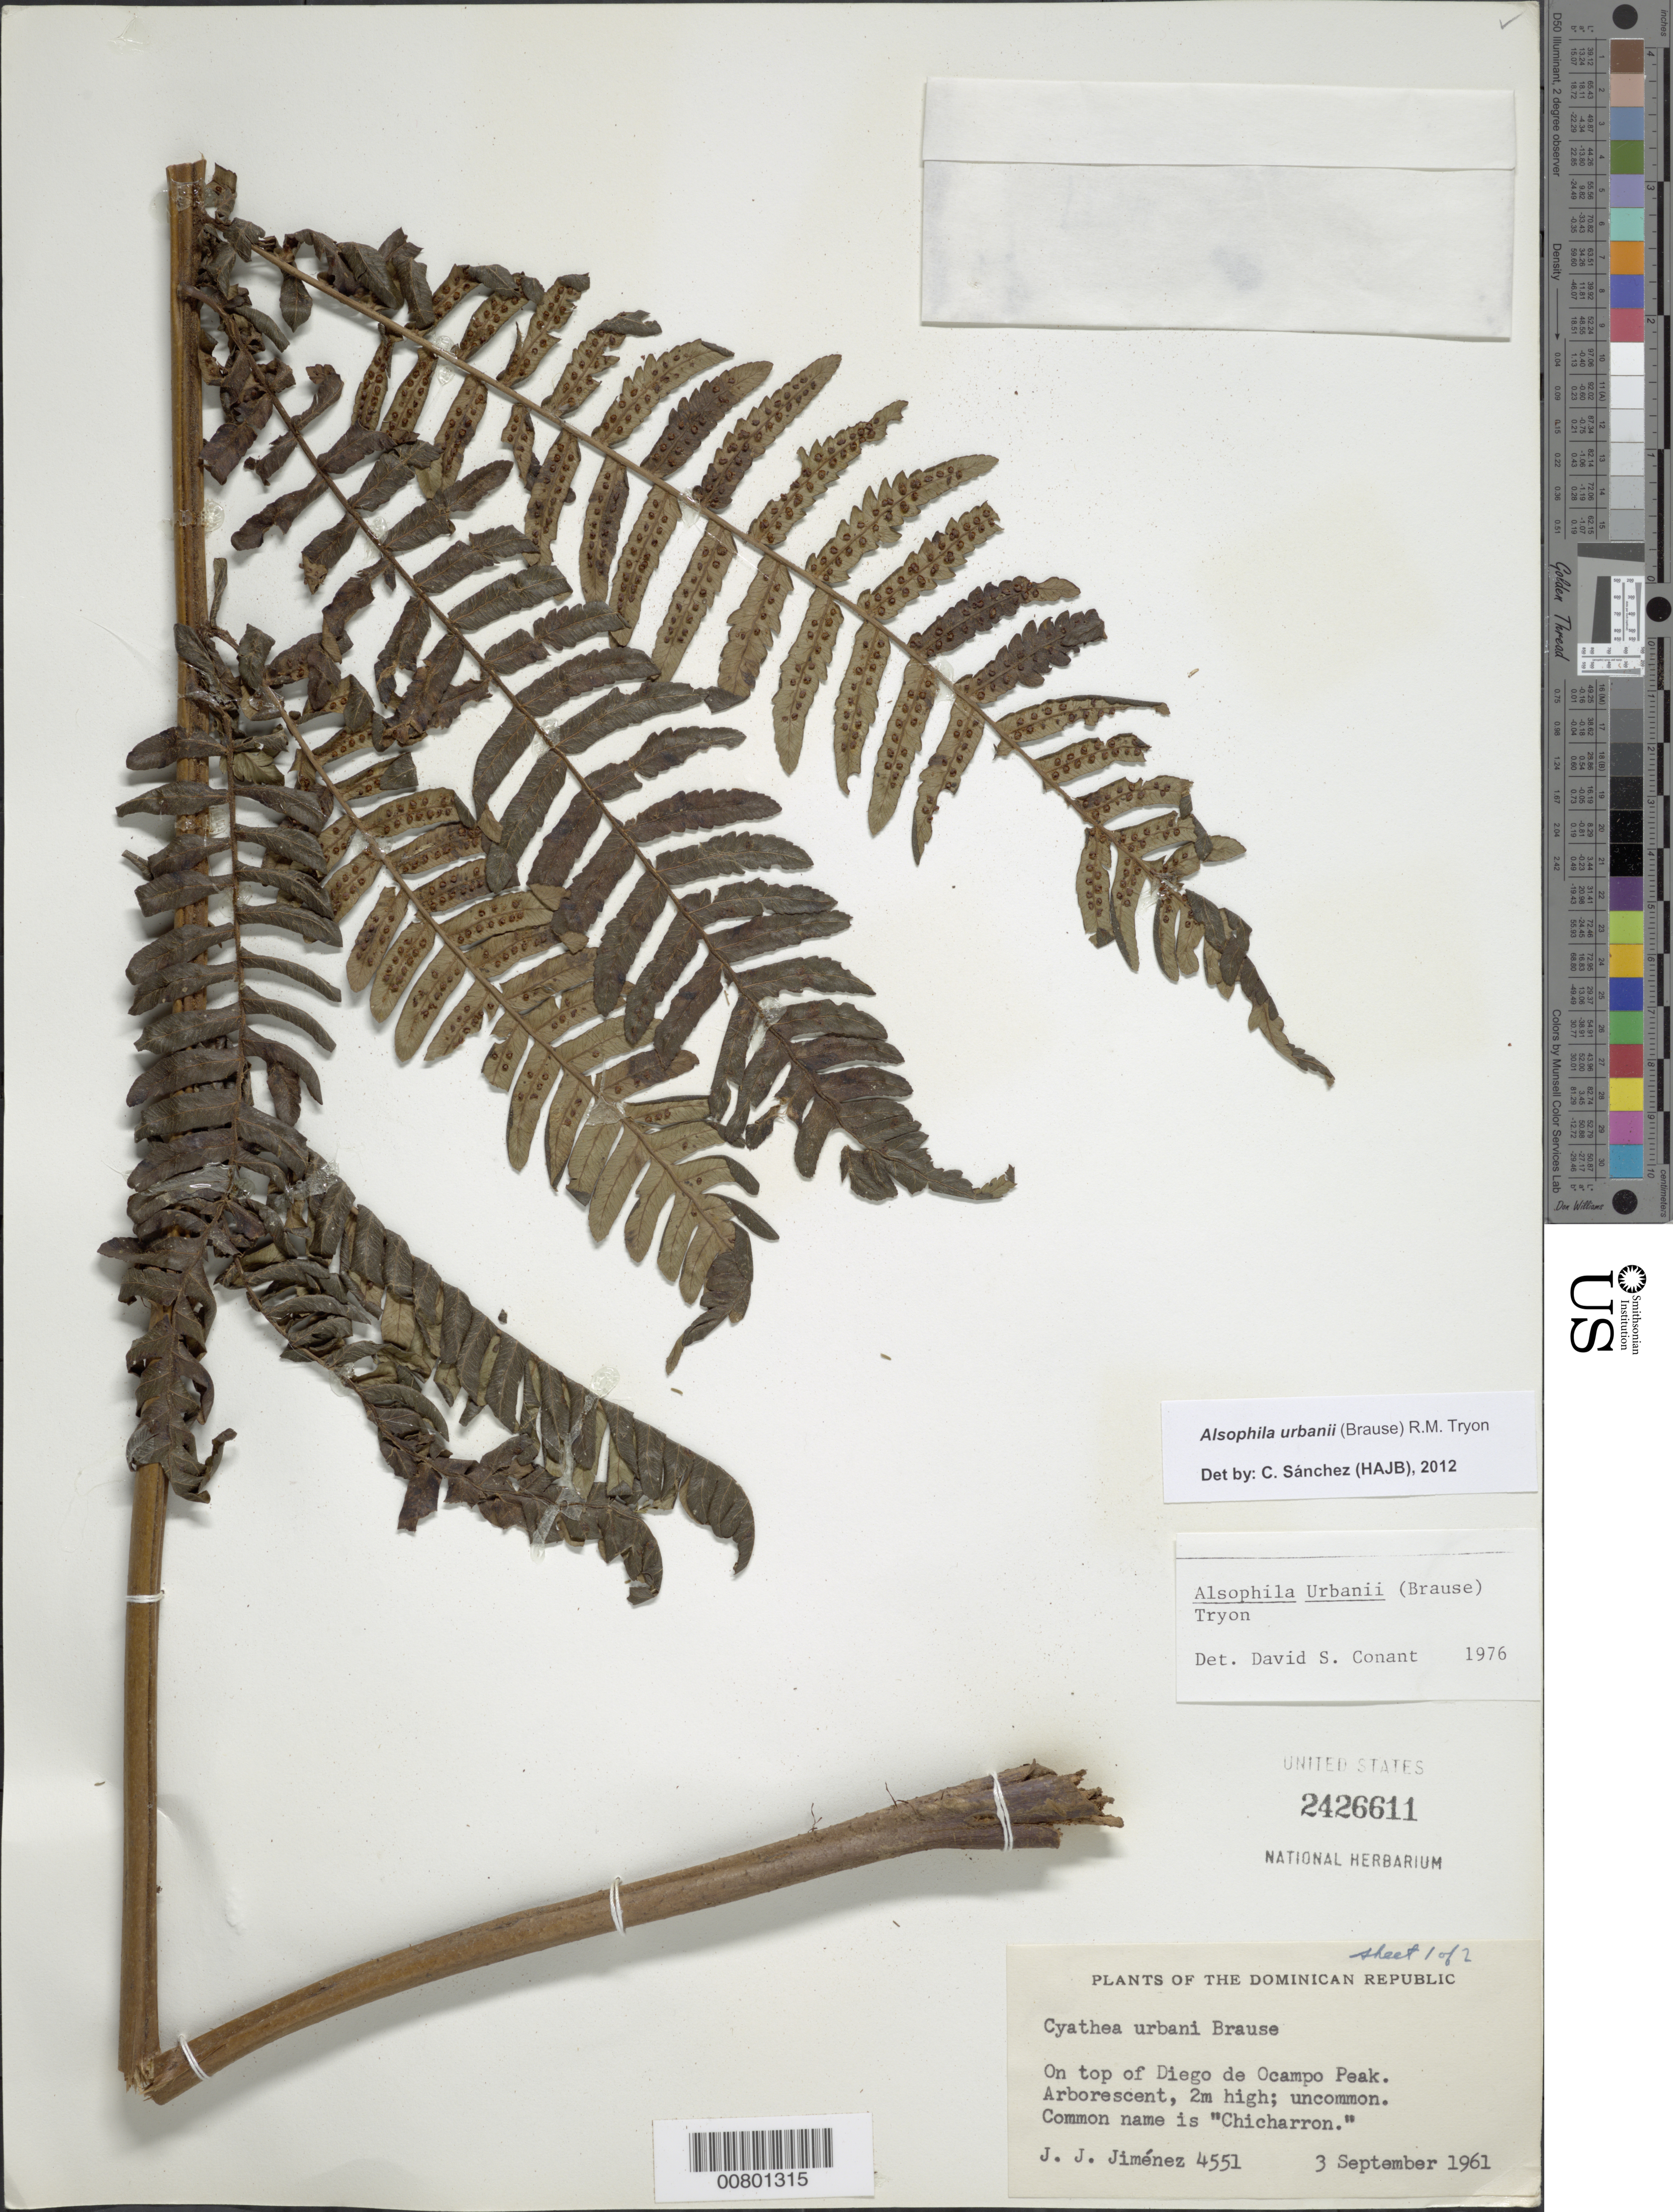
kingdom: Plantae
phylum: Tracheophyta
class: Polypodiopsida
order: Cyatheales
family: Cyatheaceae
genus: Alsophila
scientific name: Alsophila urbanii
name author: (Brause) R.M. Tryon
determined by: Conant, D. S.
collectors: J. J. Jiménez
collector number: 4551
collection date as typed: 03 Sep 1961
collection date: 1961-09-03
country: Dominican Republic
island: Hispaniola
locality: Diego de Ocampo Peak, top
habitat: Top of peak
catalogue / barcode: US 2426611